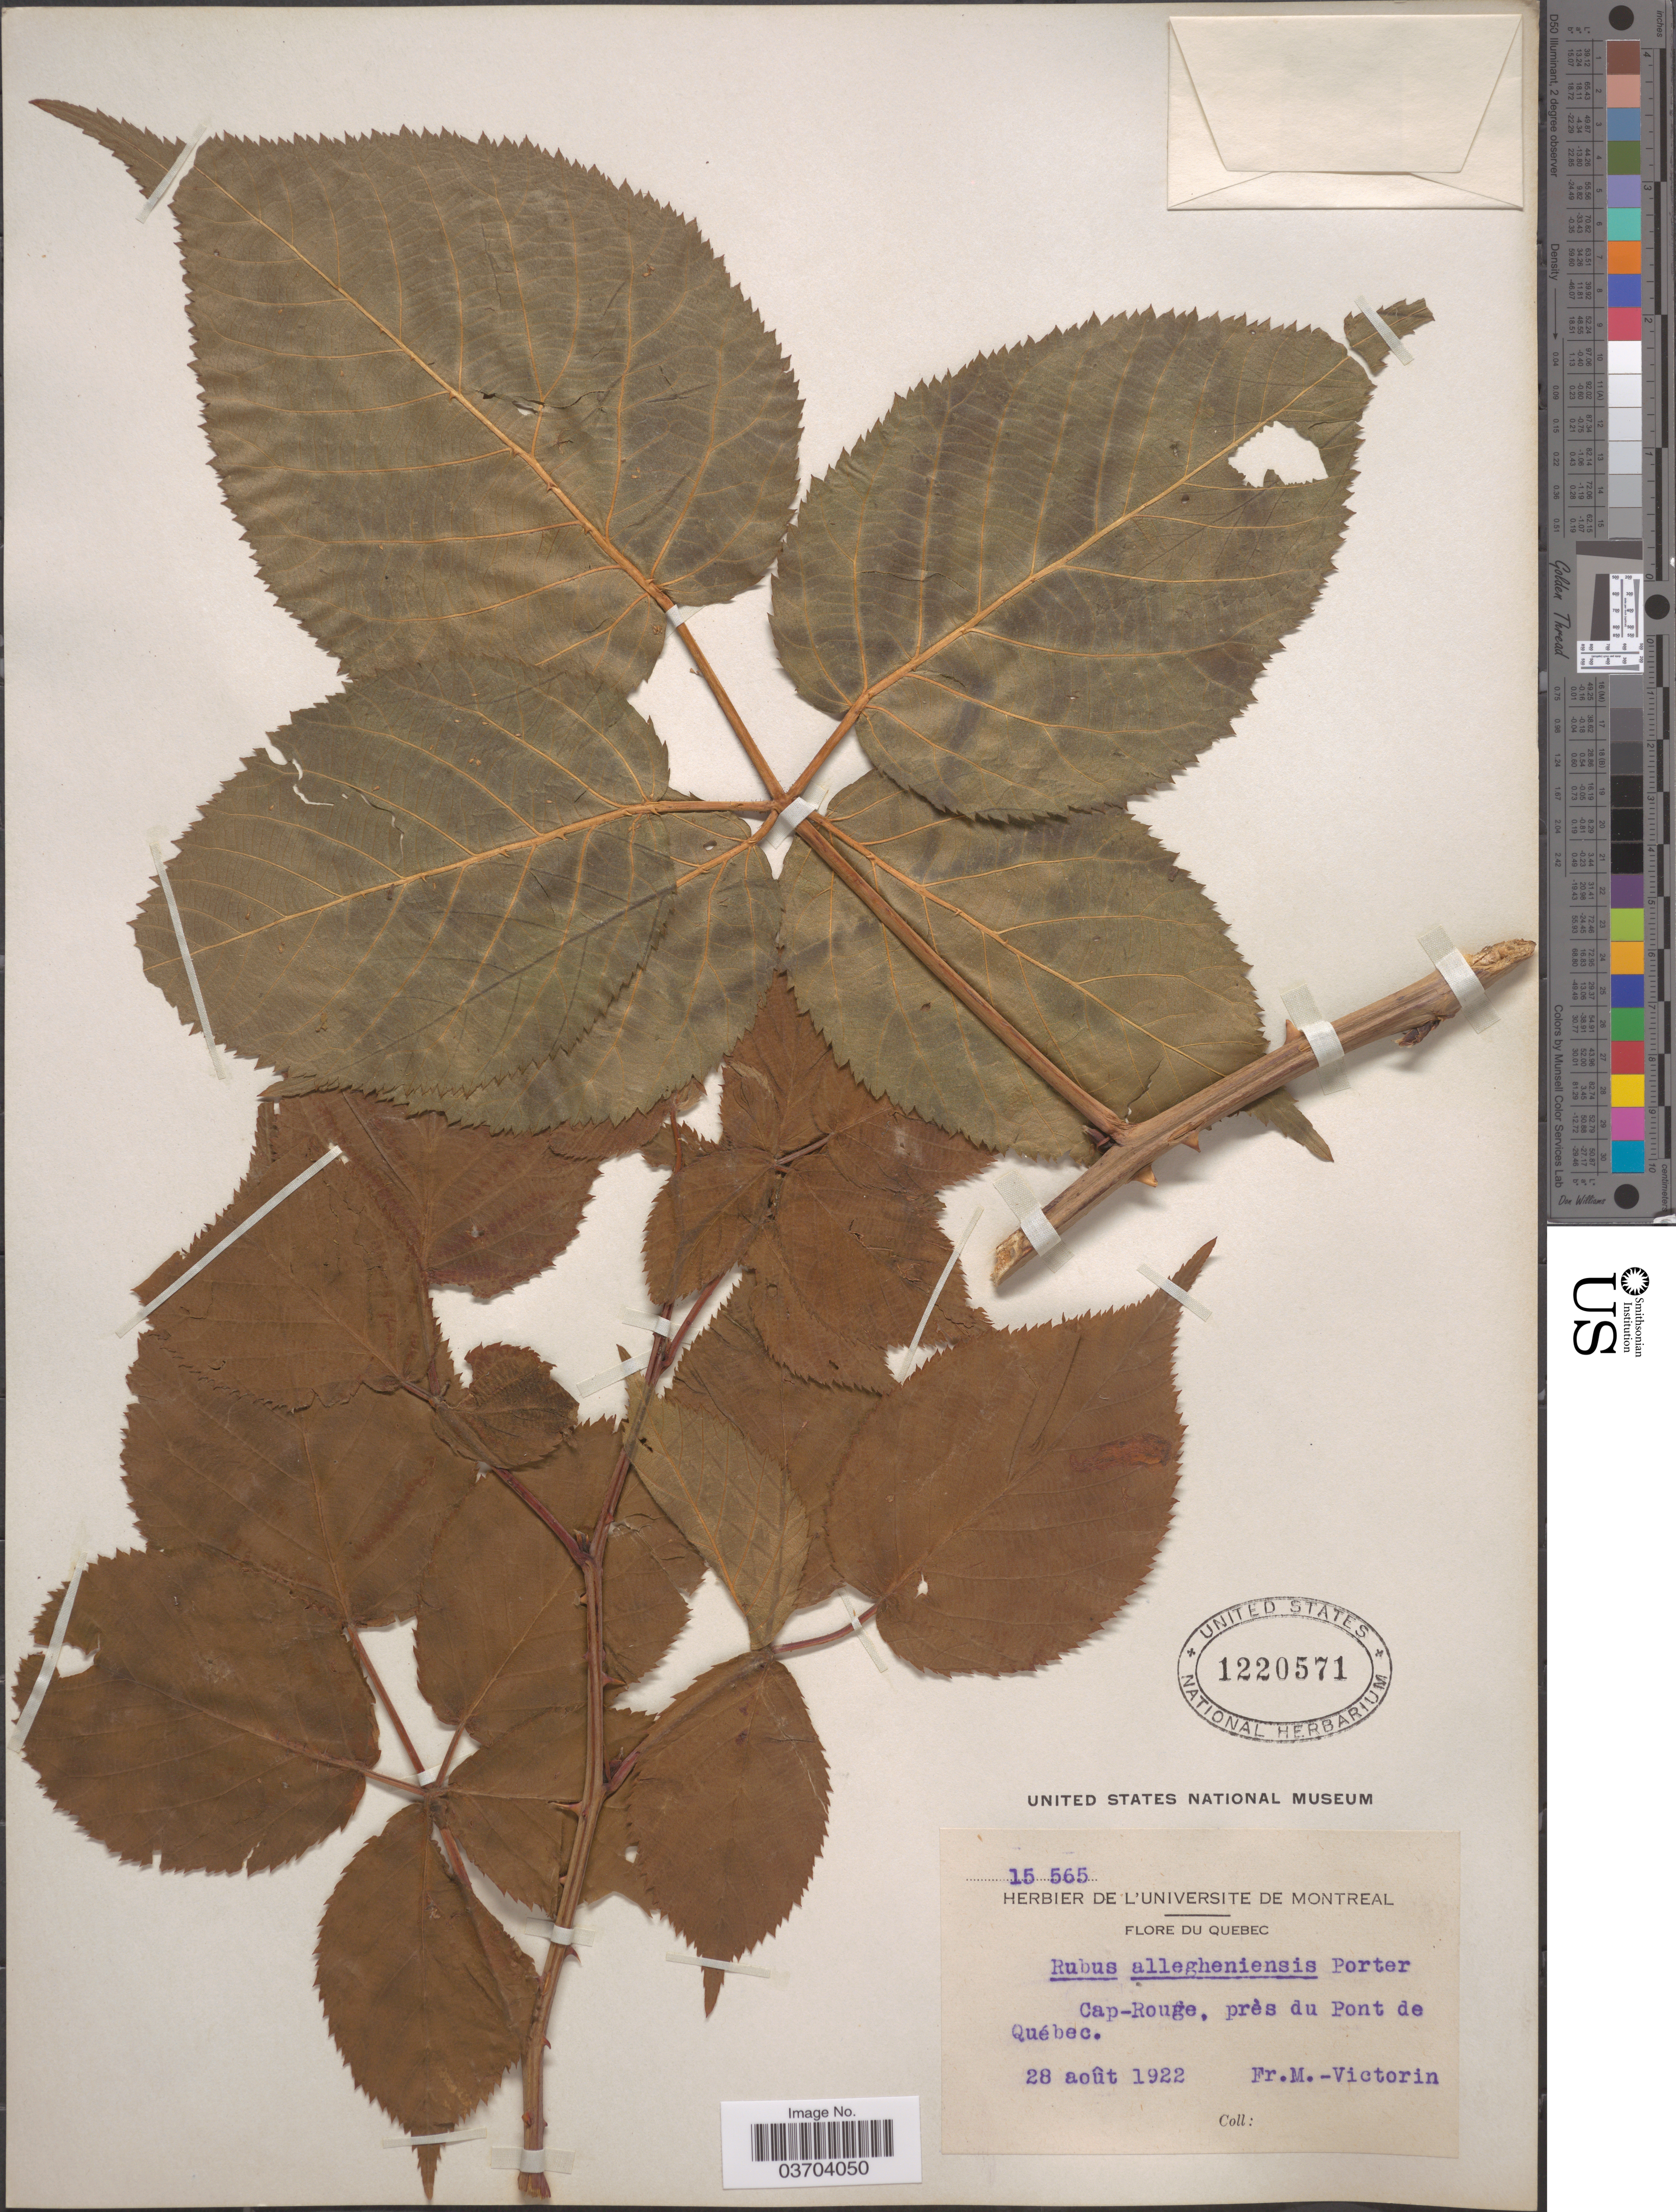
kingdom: Plantae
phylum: Tracheophyta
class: Magnoliopsida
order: Rosales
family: Rosaceae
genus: Rubus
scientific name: Rubus allegheniensis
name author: Porter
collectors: F. Marie-Victorin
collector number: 15565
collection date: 1922-08-28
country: Canada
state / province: Quebec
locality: Cap-Rouge, près du Pont de Québec.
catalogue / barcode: US 1220571